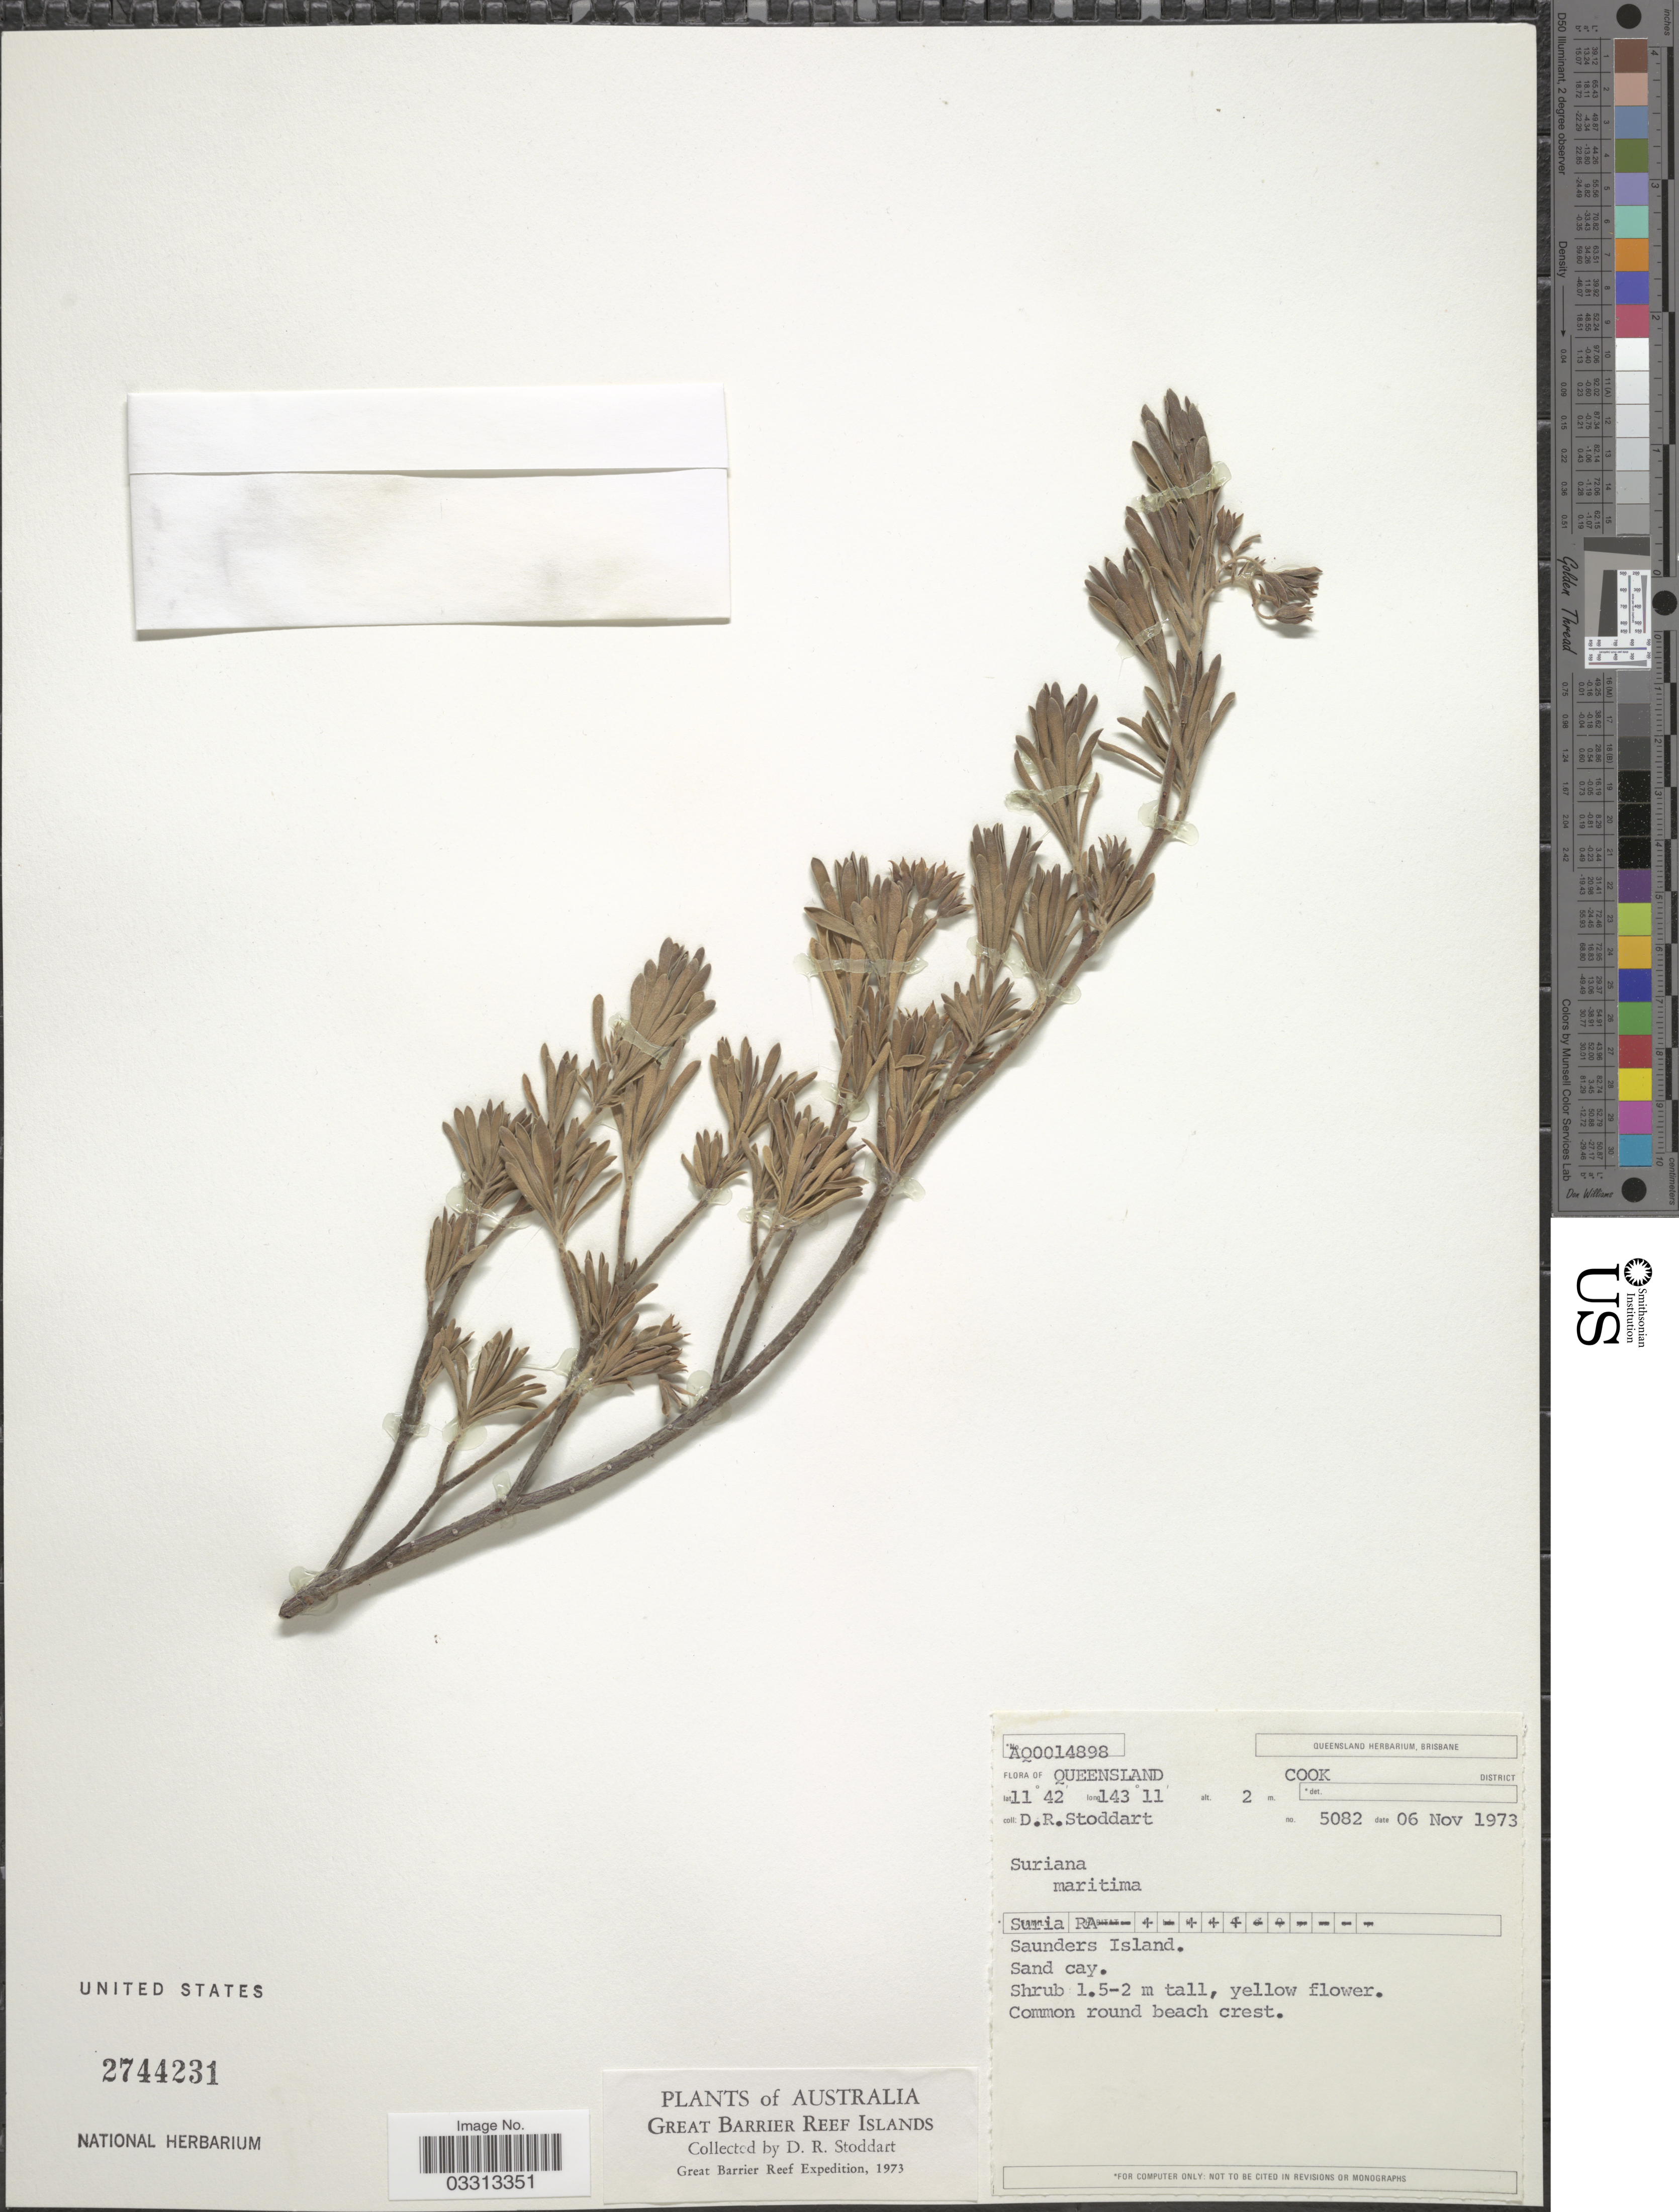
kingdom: Plantae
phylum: Tracheophyta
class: Magnoliopsida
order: Fabales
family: Surianaceae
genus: Suriana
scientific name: Suriana maritima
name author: L.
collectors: D. R. Stoddart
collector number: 5082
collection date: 1973-11-06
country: Australia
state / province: Queensland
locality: Cook District. Saunders Island. Great Barrier Reef Islands. Great Barrier Reef.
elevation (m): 2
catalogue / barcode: US 2744231